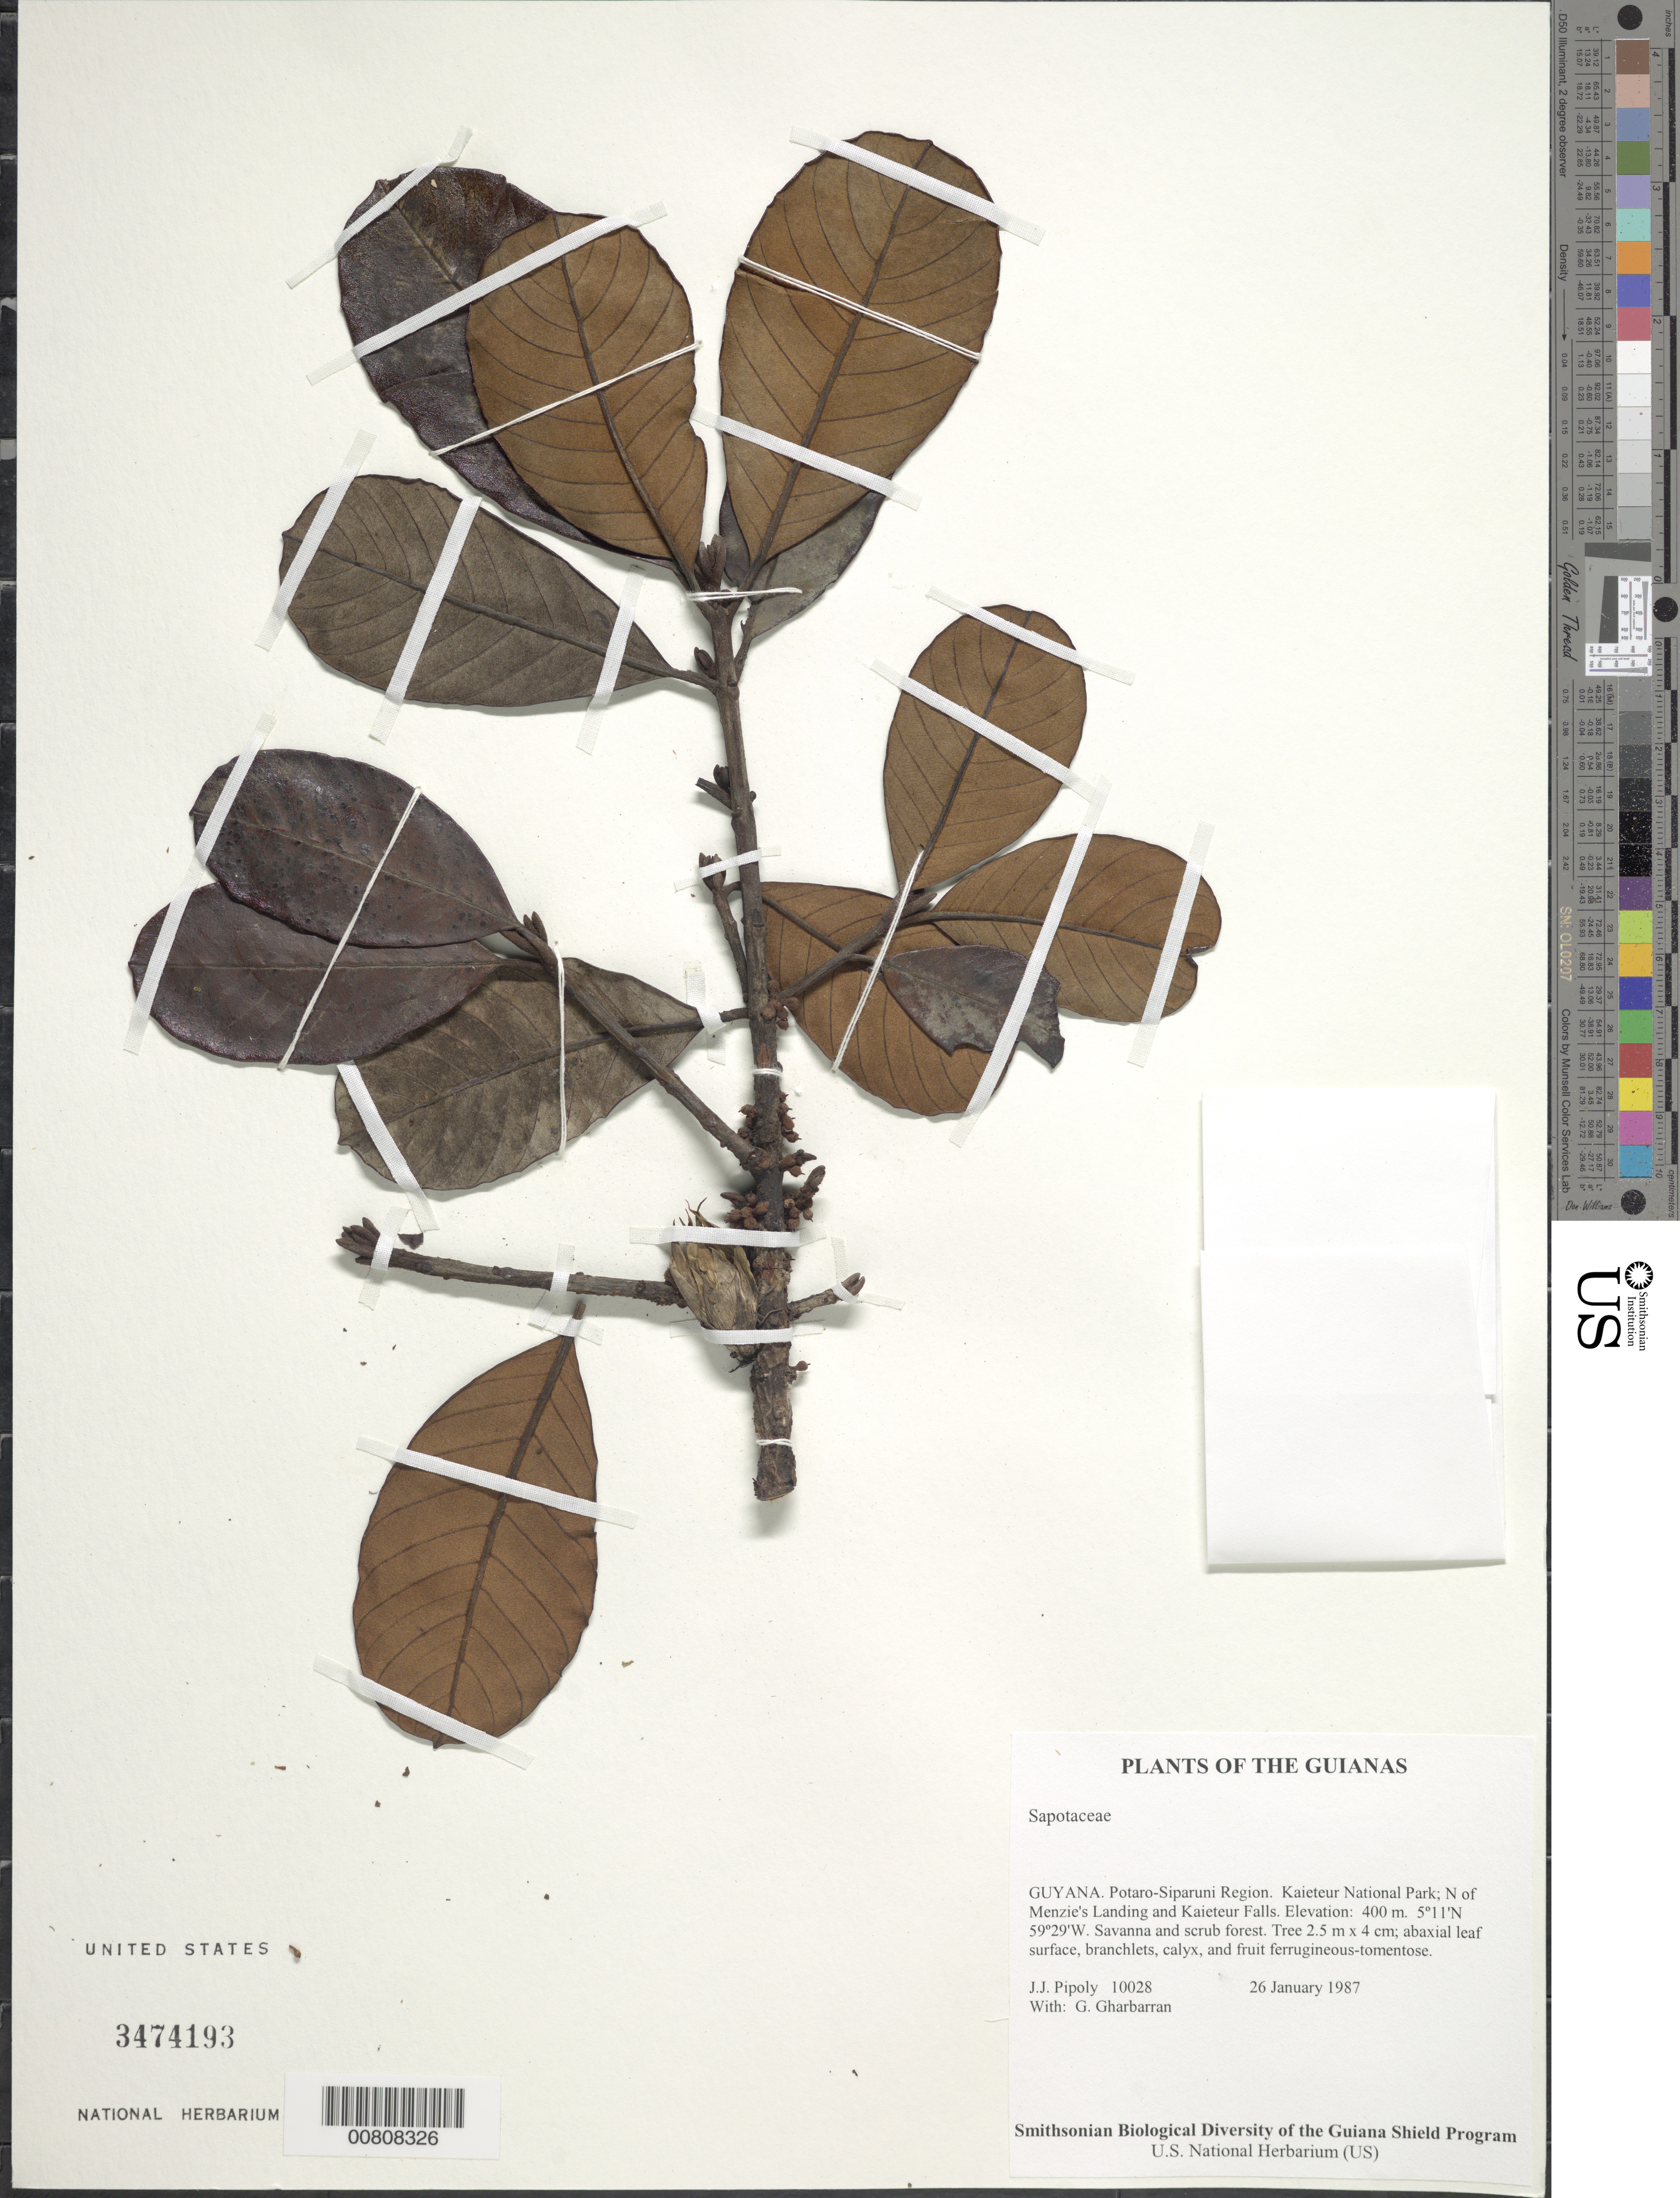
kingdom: Plantae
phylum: Tracheophyta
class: Magnoliopsida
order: Ericales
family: Sapotaceae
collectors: J. J. Pipoly & G. Gharbarran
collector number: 10028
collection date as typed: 26 January 1987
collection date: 1987-01-26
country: Guyana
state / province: Potaro-Siparuni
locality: Kaieteur National Park; N of Menzie's Landing and Kaieteur Falls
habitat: Savanna and scrub forest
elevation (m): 400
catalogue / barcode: US 3474193